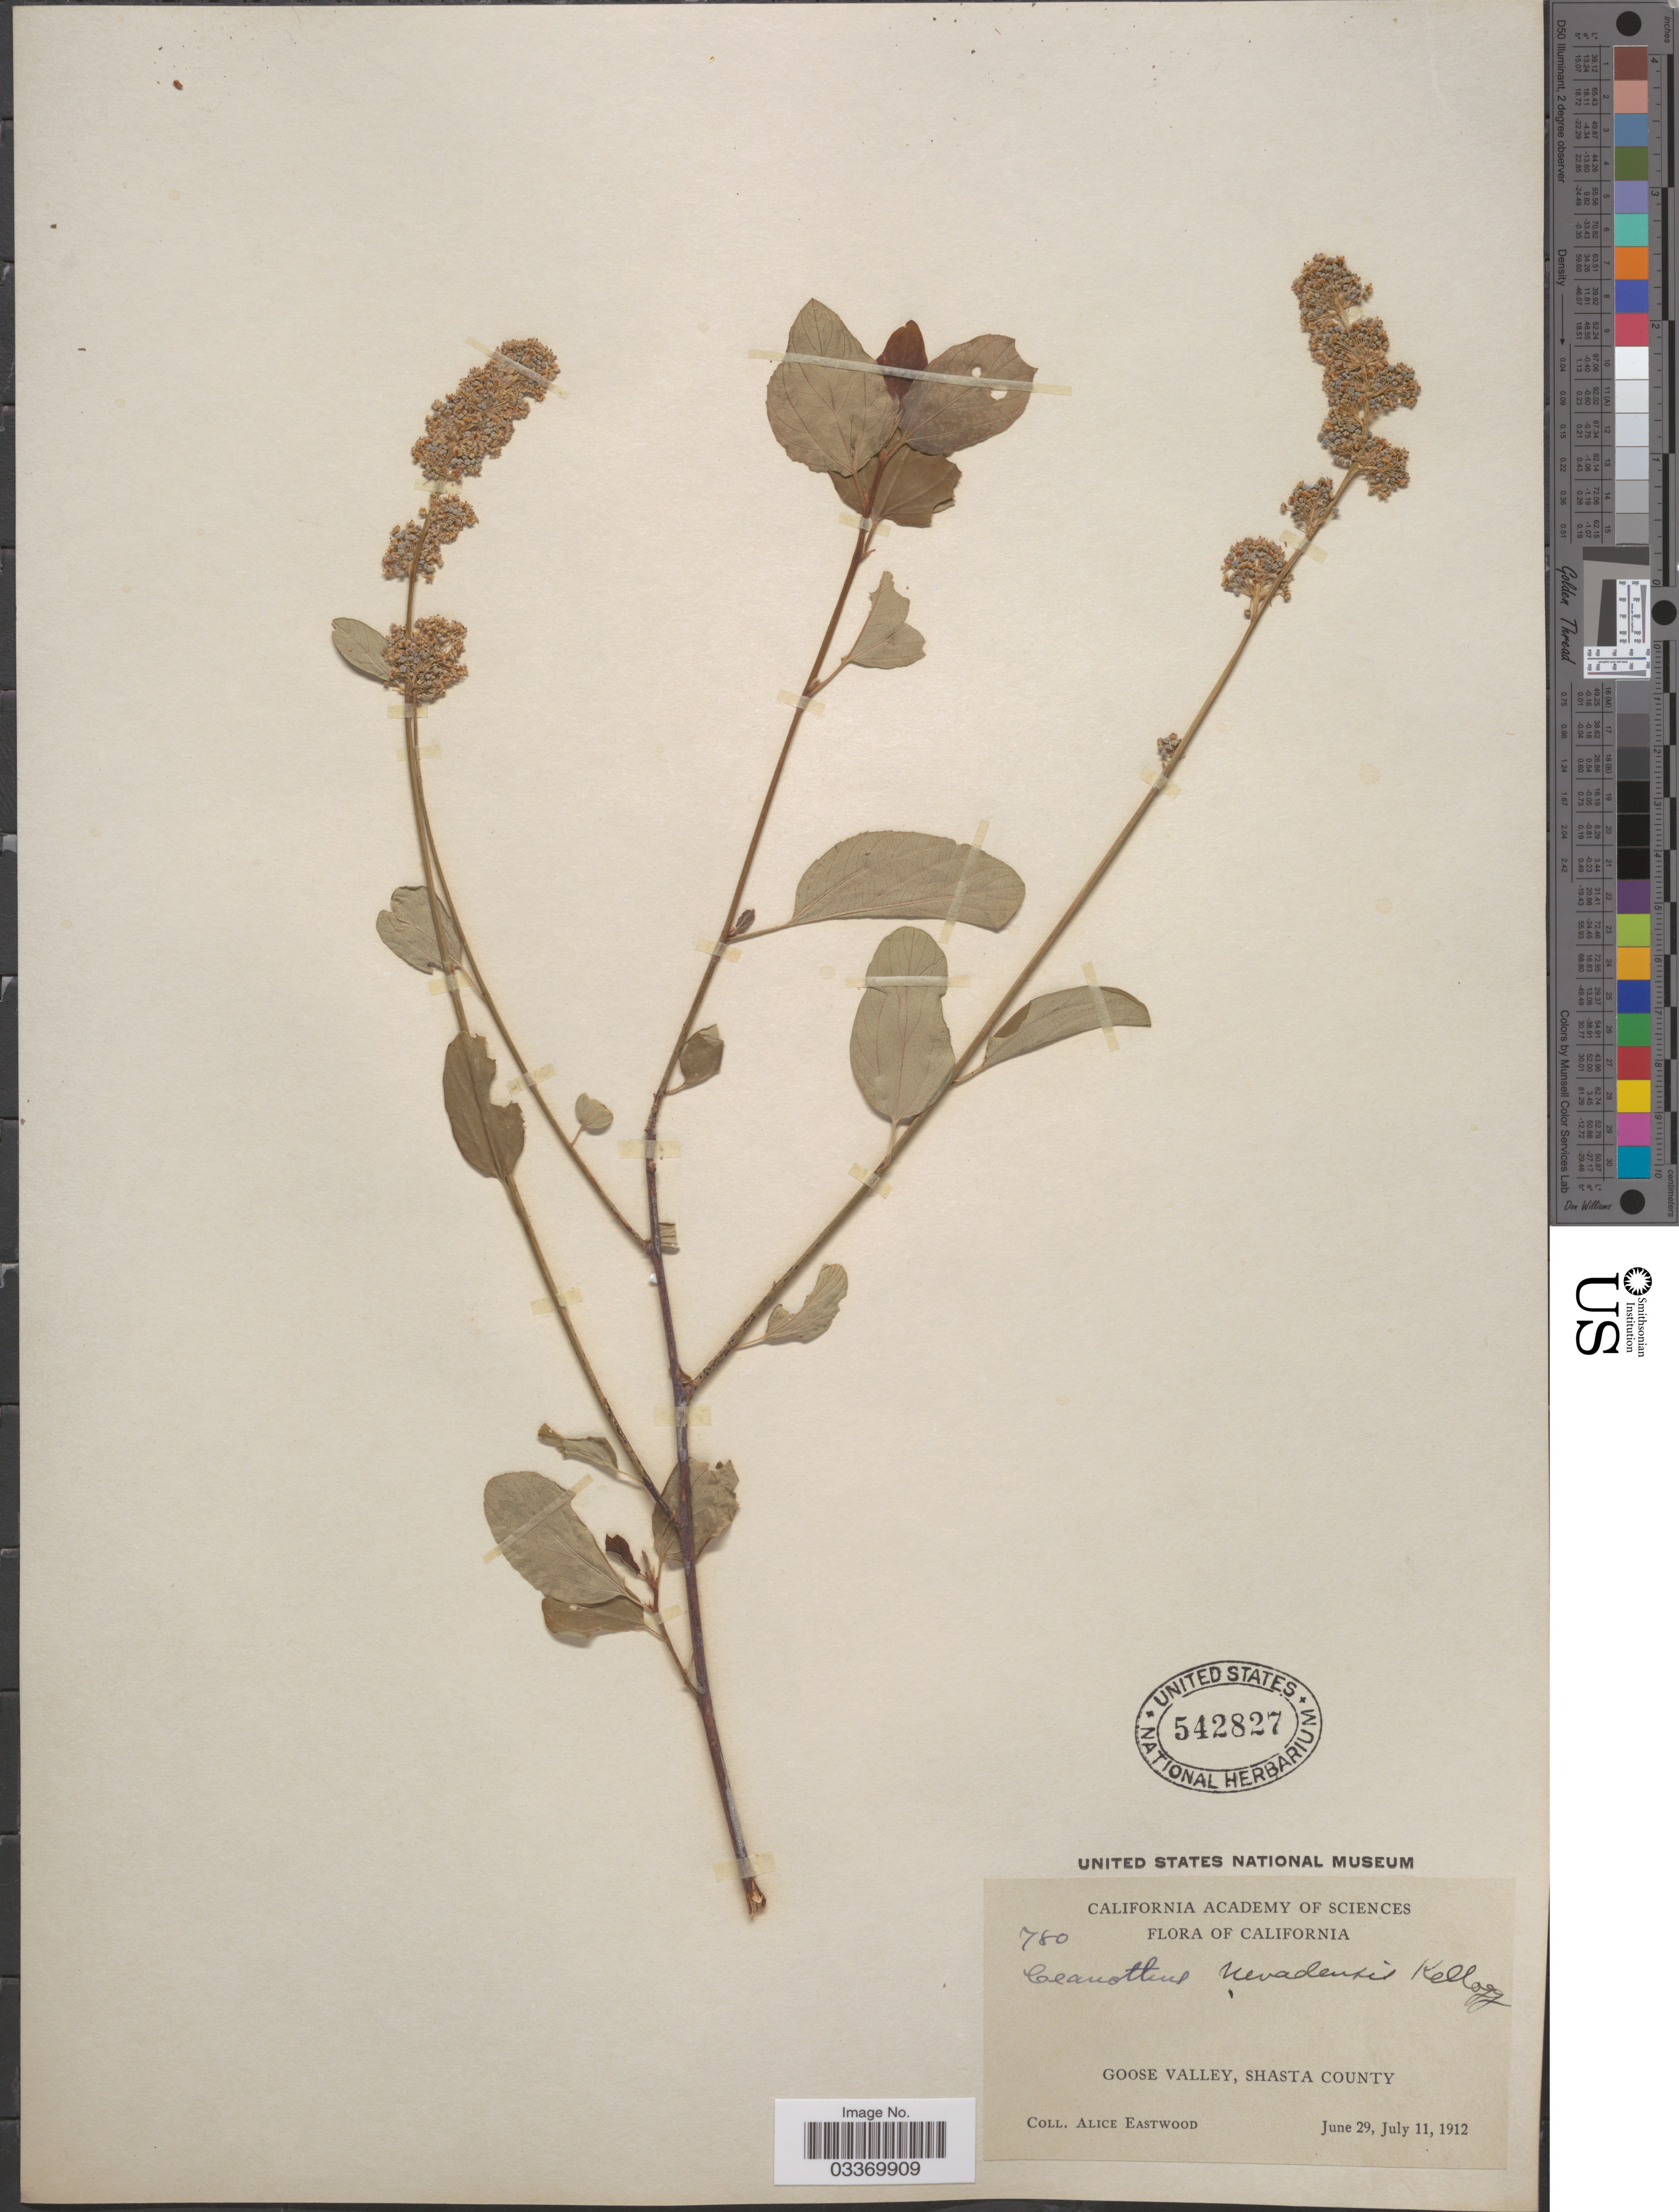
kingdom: Plantae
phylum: Tracheophyta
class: Magnoliopsida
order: Rosales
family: Rhamnaceae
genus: Ceanothus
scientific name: Ceanothus nevadensis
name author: Kellogg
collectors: A. Eastwood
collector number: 780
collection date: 1912-06-29/1912-07-11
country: United States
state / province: California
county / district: Shasta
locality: Goose Valley, Shasta County.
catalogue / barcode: US 542827